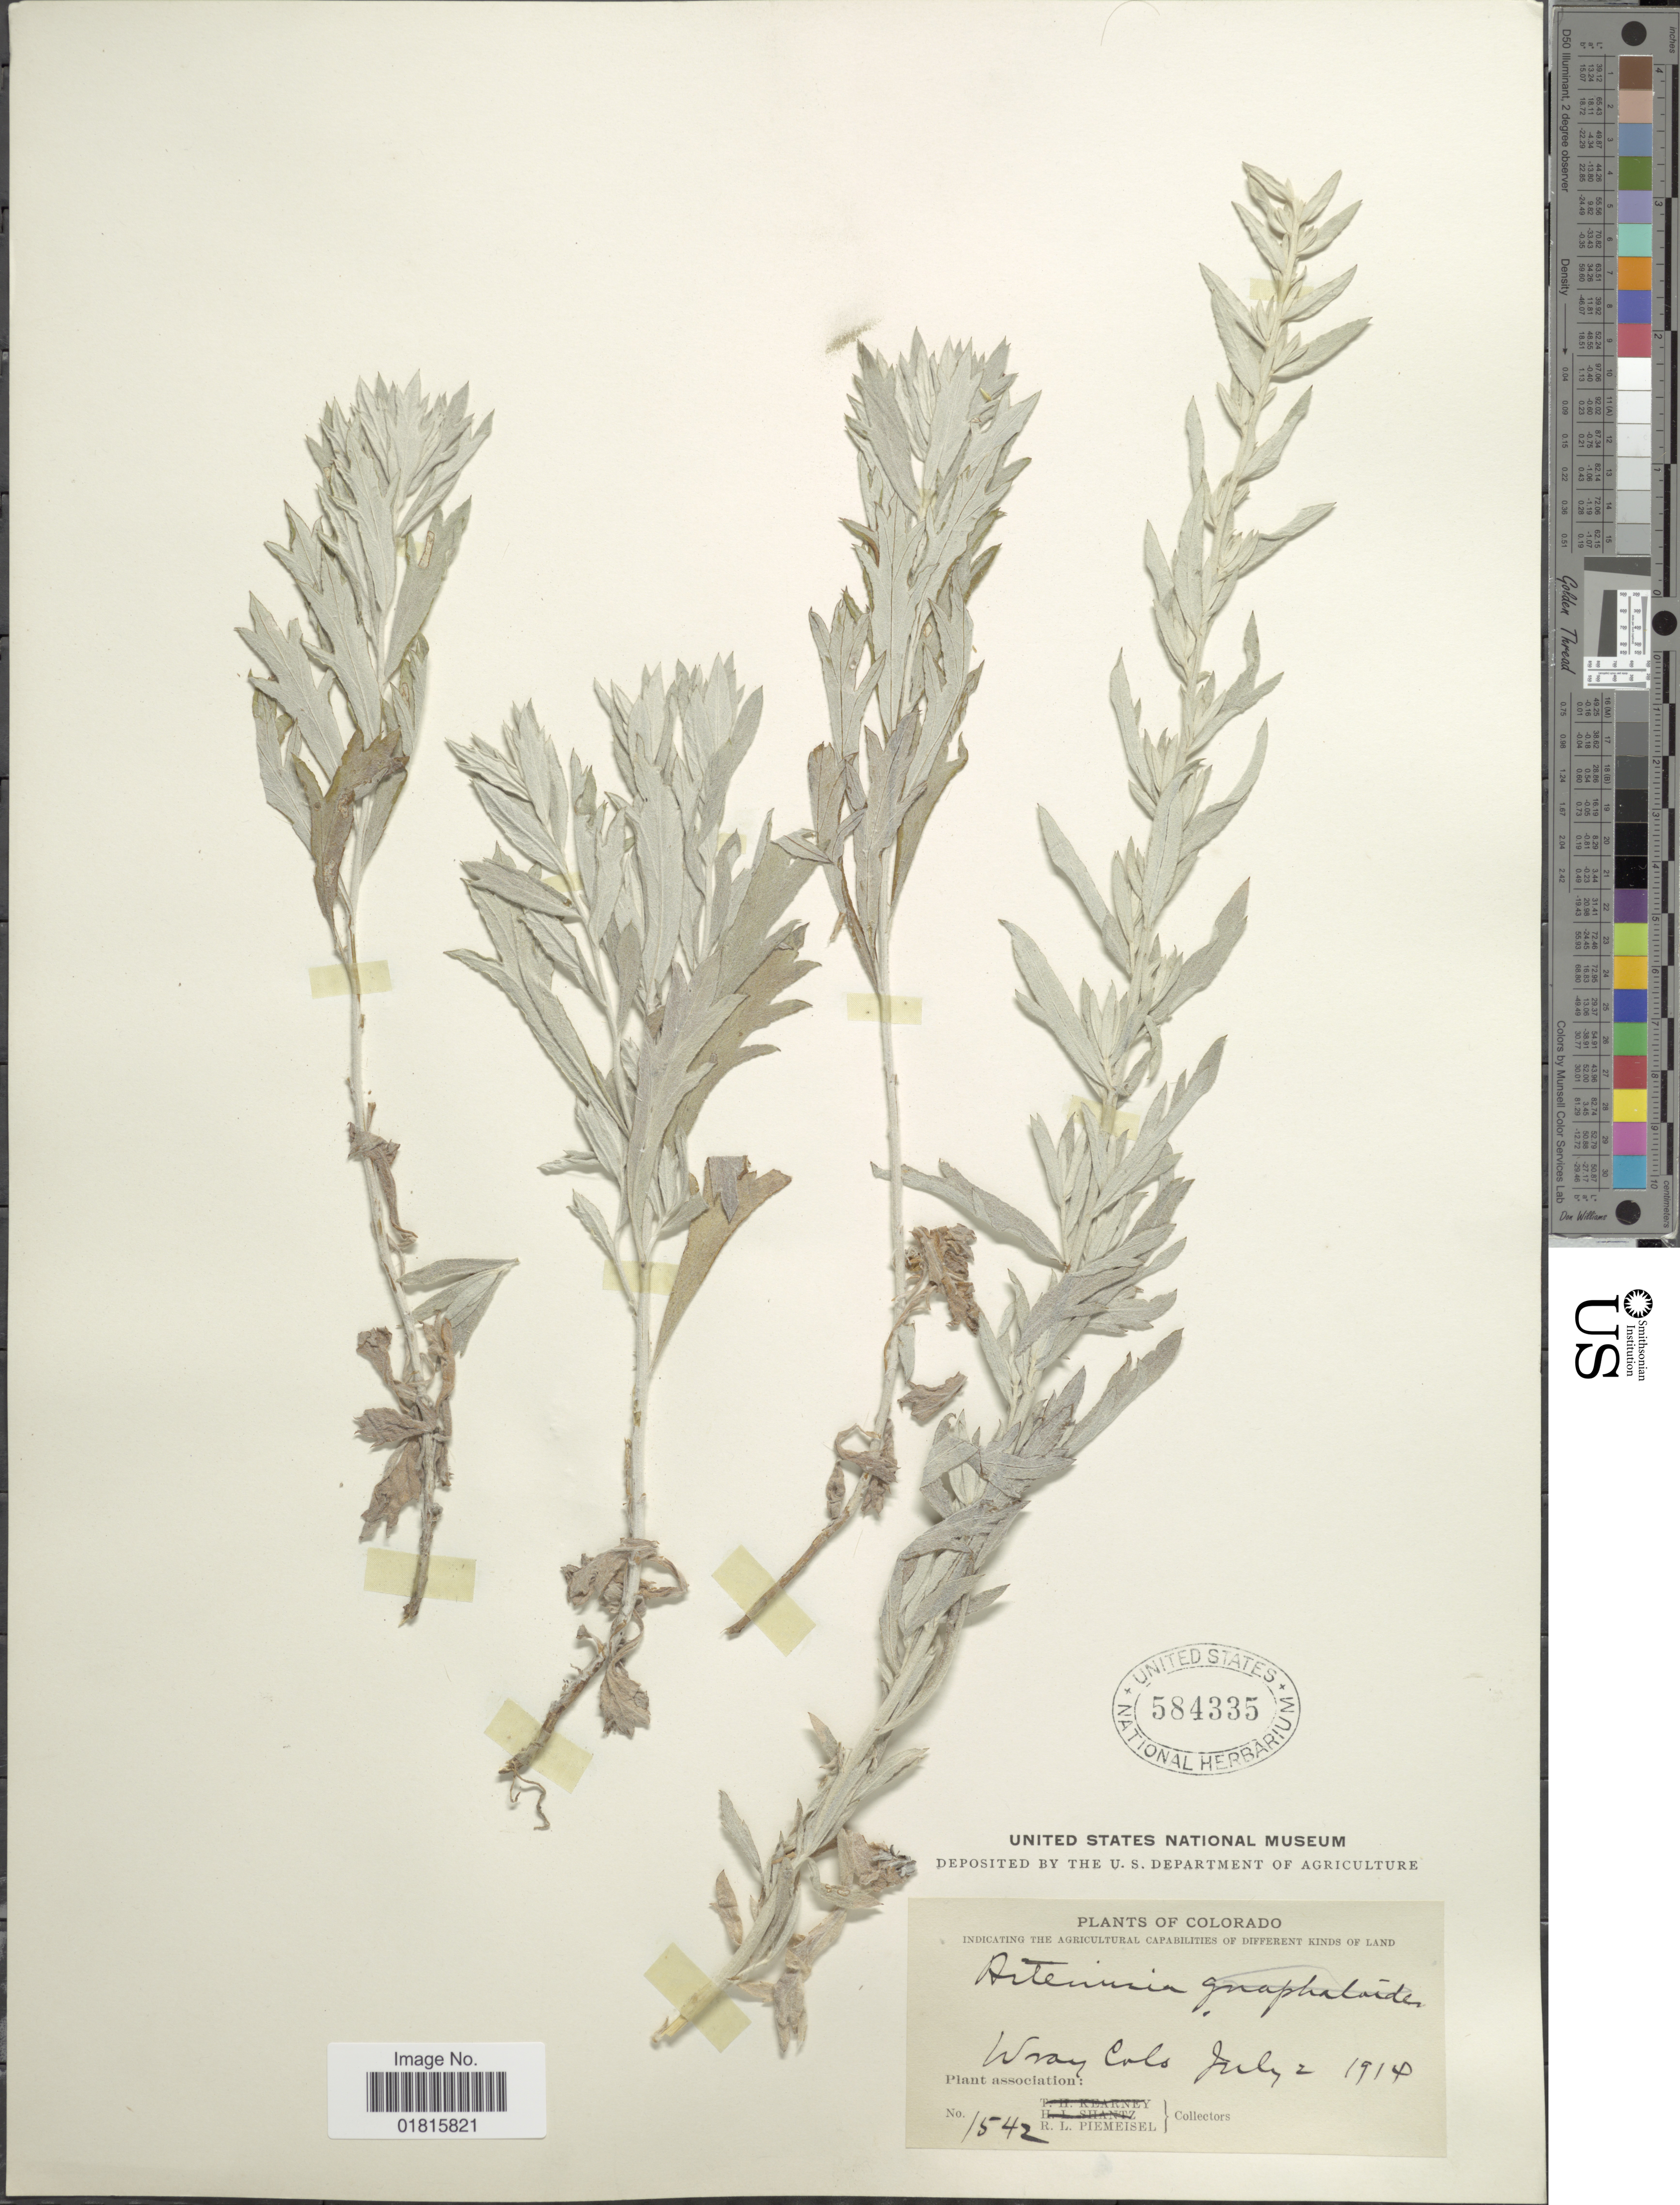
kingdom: Plantae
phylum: Tracheophyta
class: Magnoliopsida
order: Asterales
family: Asteraceae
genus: Artemisia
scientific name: Artemisia gnaphaloides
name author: Nutt.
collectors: R. L. Piemeisel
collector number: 1542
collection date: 1914-07-02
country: United States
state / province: Colorado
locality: Wray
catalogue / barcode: US 584335